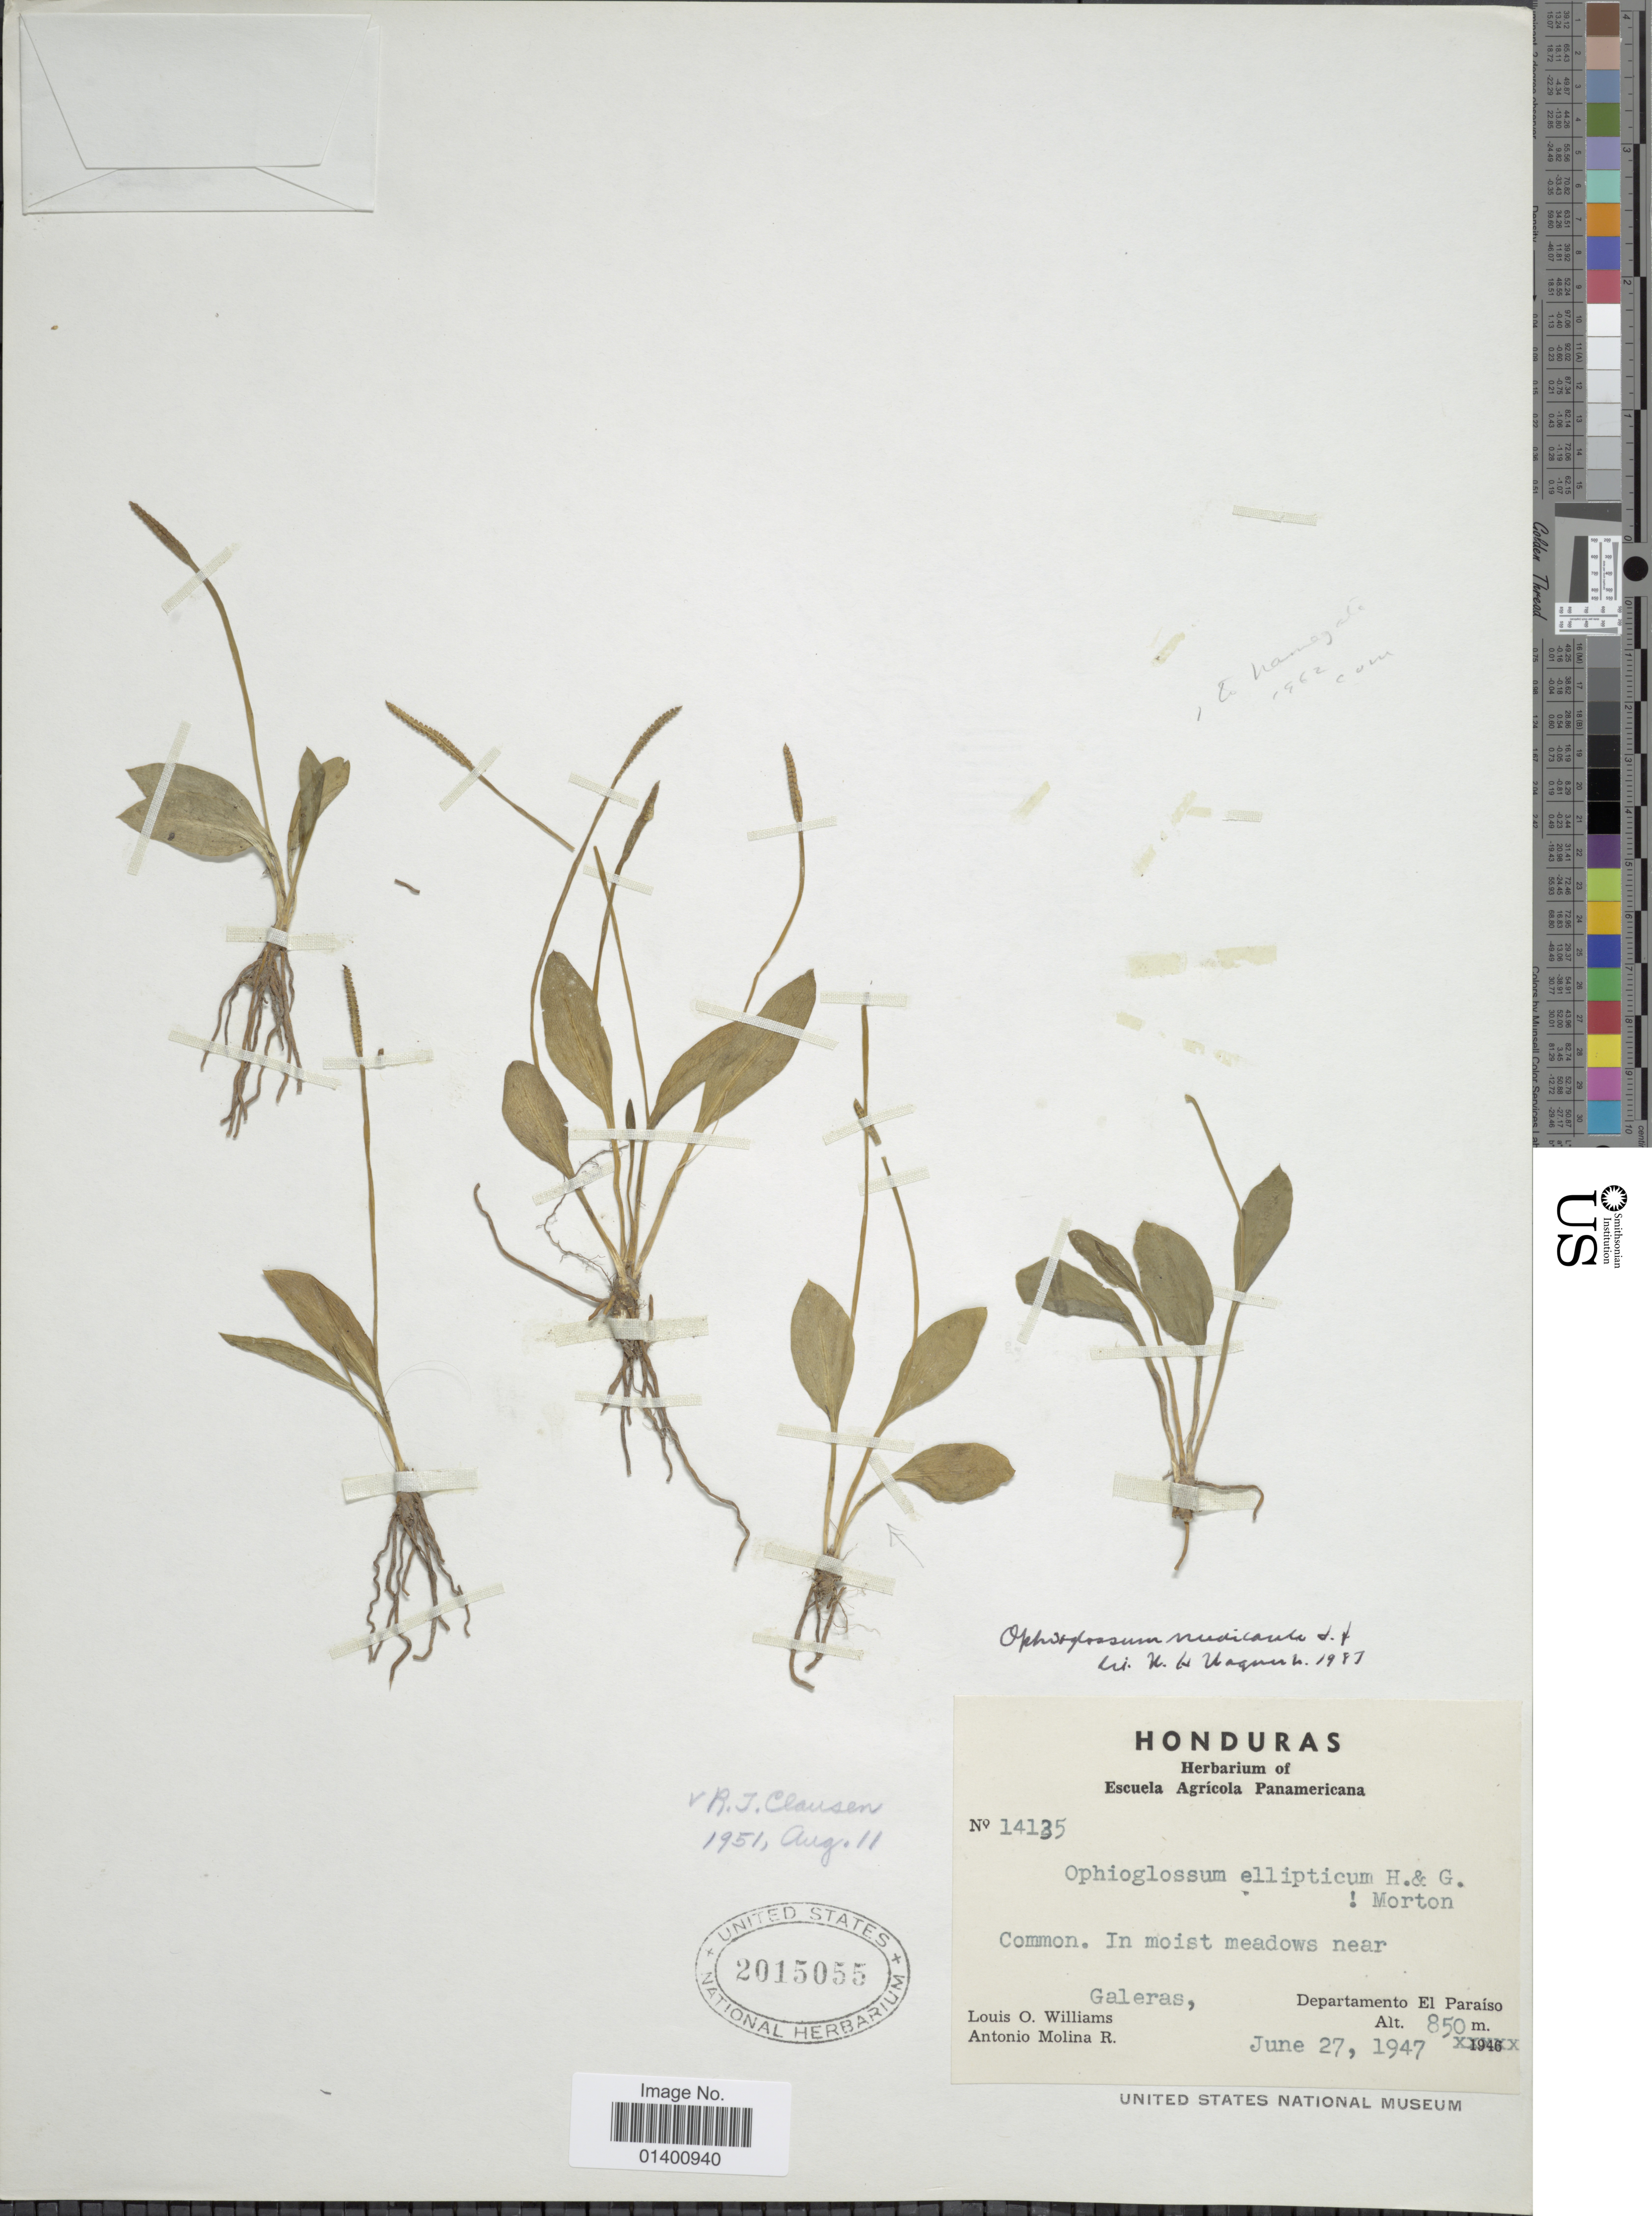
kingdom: Plantae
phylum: Tracheophyta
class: Polypodiopsida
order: Ophioglossales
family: Ophioglossaceae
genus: Ophioglossum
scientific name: Ophioglossum nudicaule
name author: L. f.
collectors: L. O. Williams & A. Molina R.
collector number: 14135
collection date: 1947-06-27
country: Honduras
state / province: El Paraíso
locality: Galeras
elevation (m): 850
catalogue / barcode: US 201505